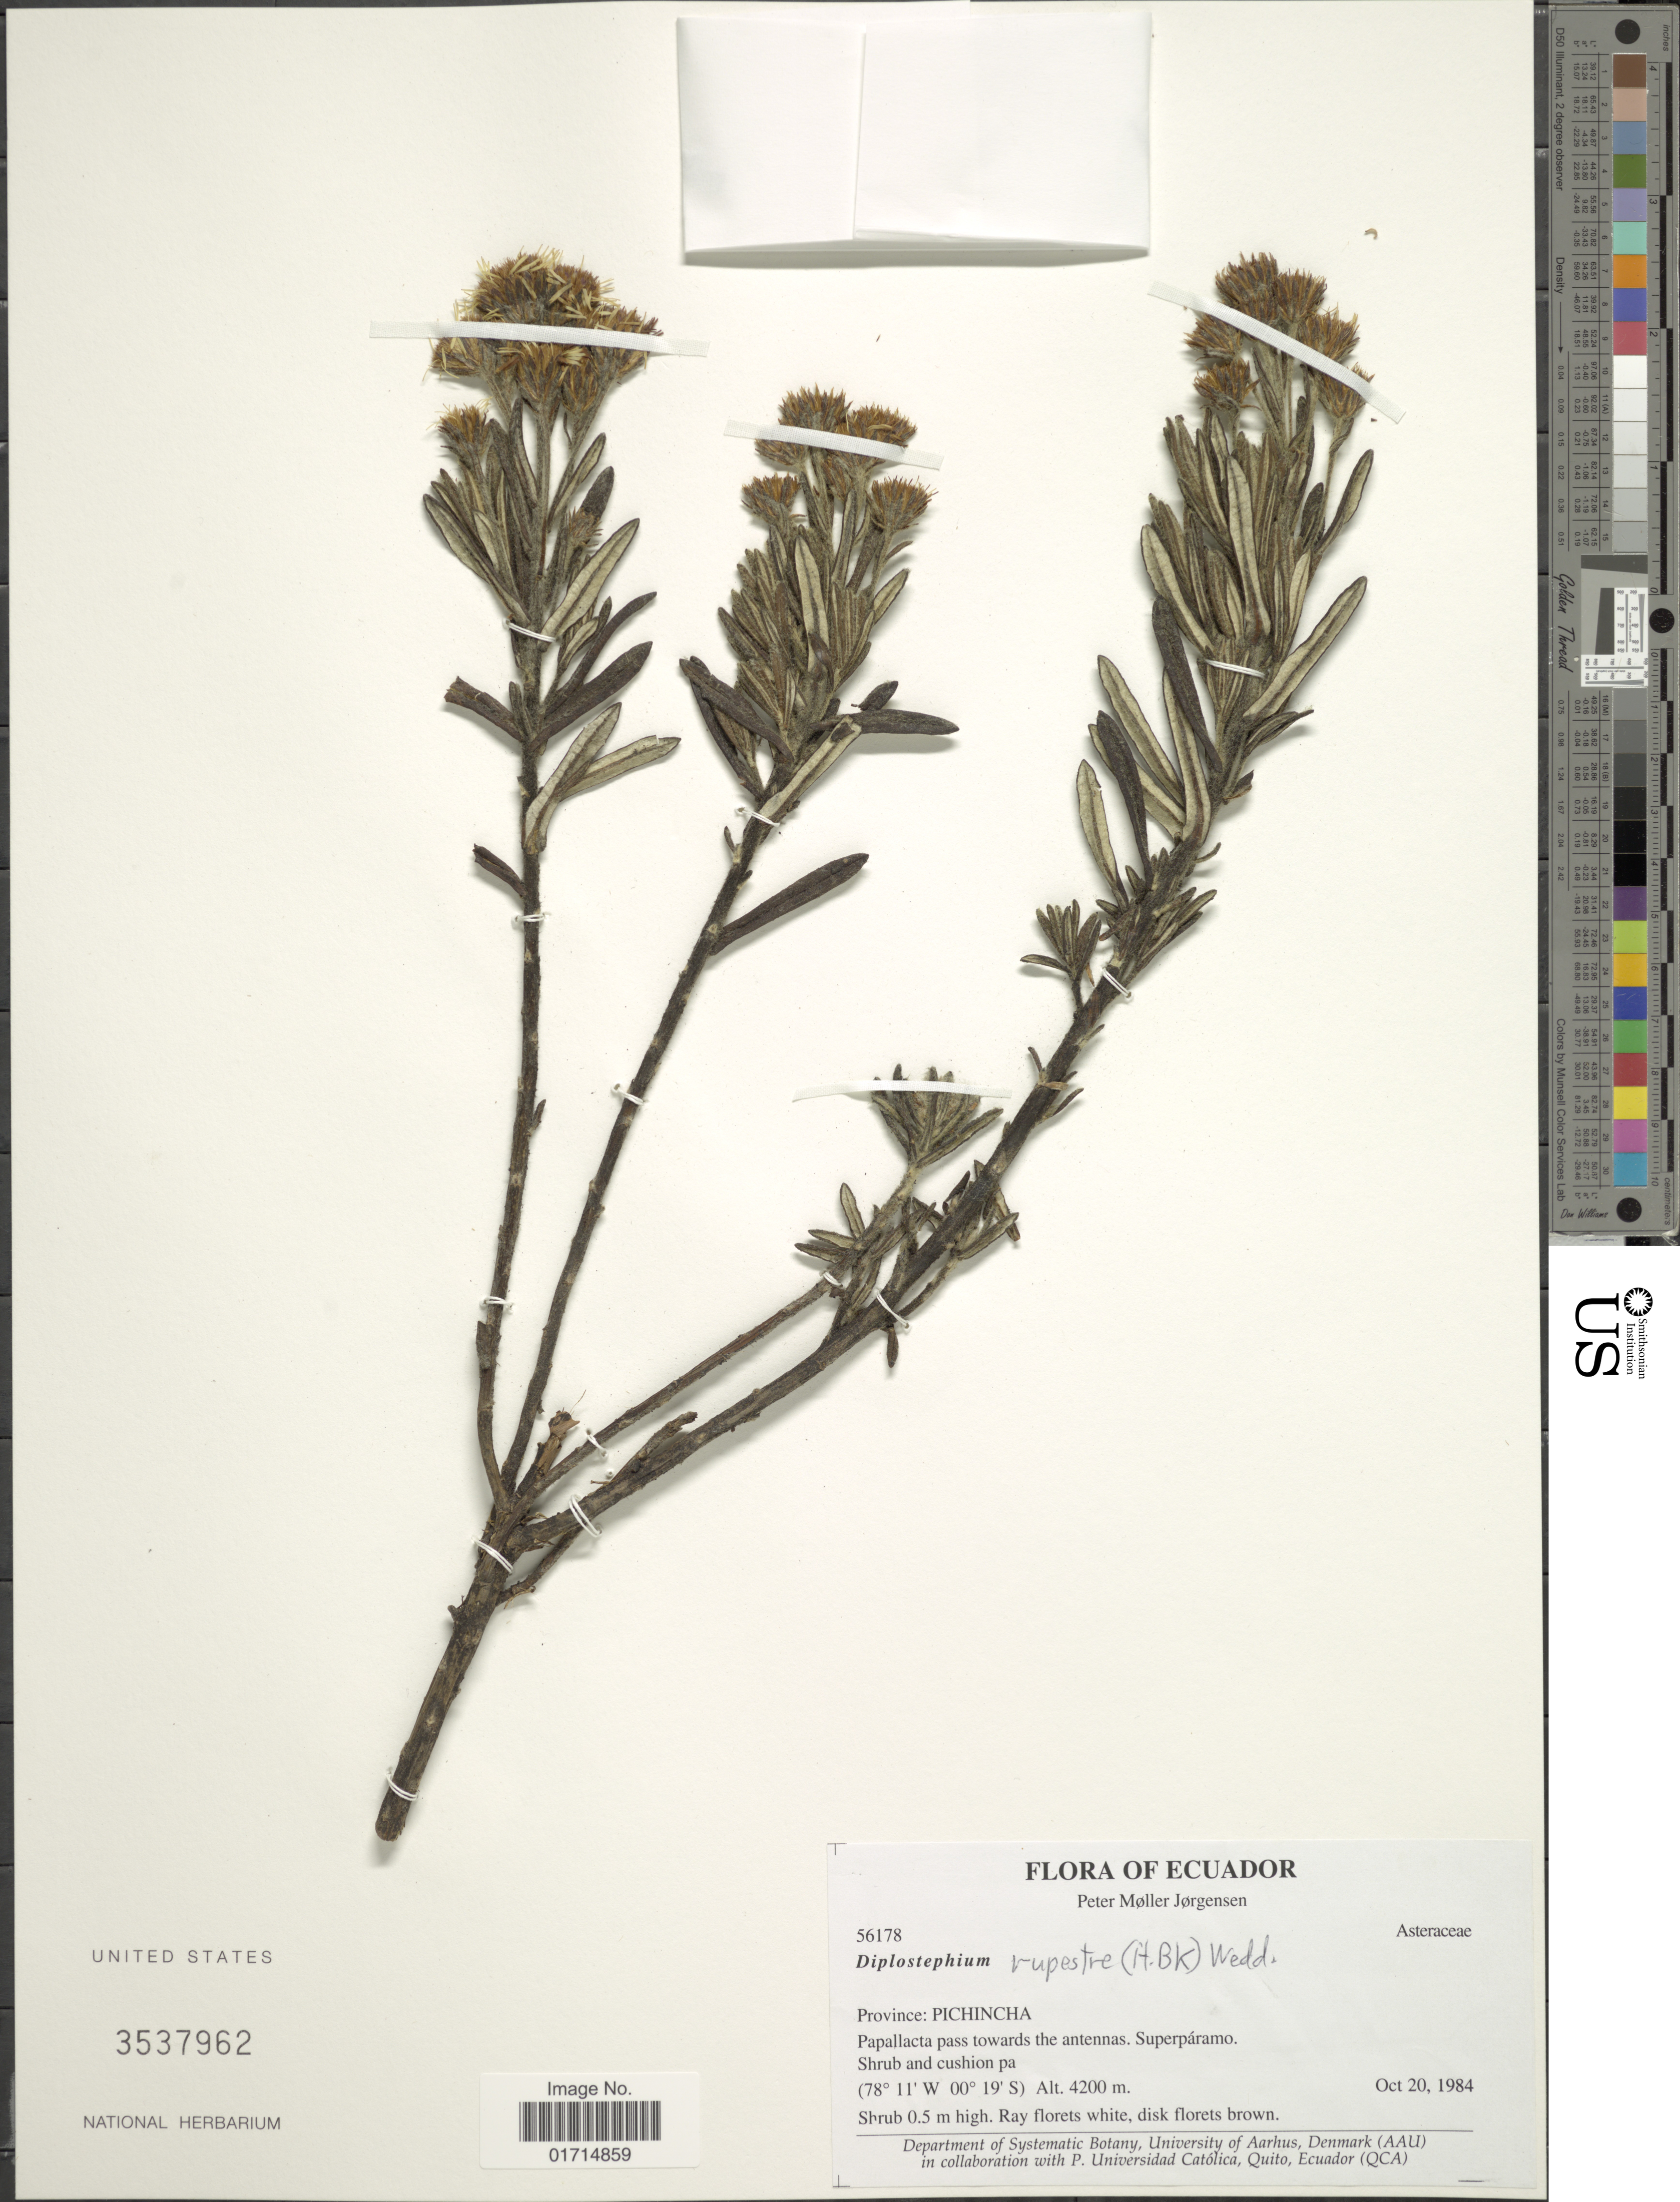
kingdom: Plantae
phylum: Tracheophyta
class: Magnoliopsida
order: Asterales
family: Asteraceae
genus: Diplostephium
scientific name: Diplostephium rupestre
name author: (Kunth) Wedd.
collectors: P. Jörgensen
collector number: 56178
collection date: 1984-10-20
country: Ecuador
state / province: Pichincha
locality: Ecuador. Province: Pichincha.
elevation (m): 4200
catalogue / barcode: US 3537962